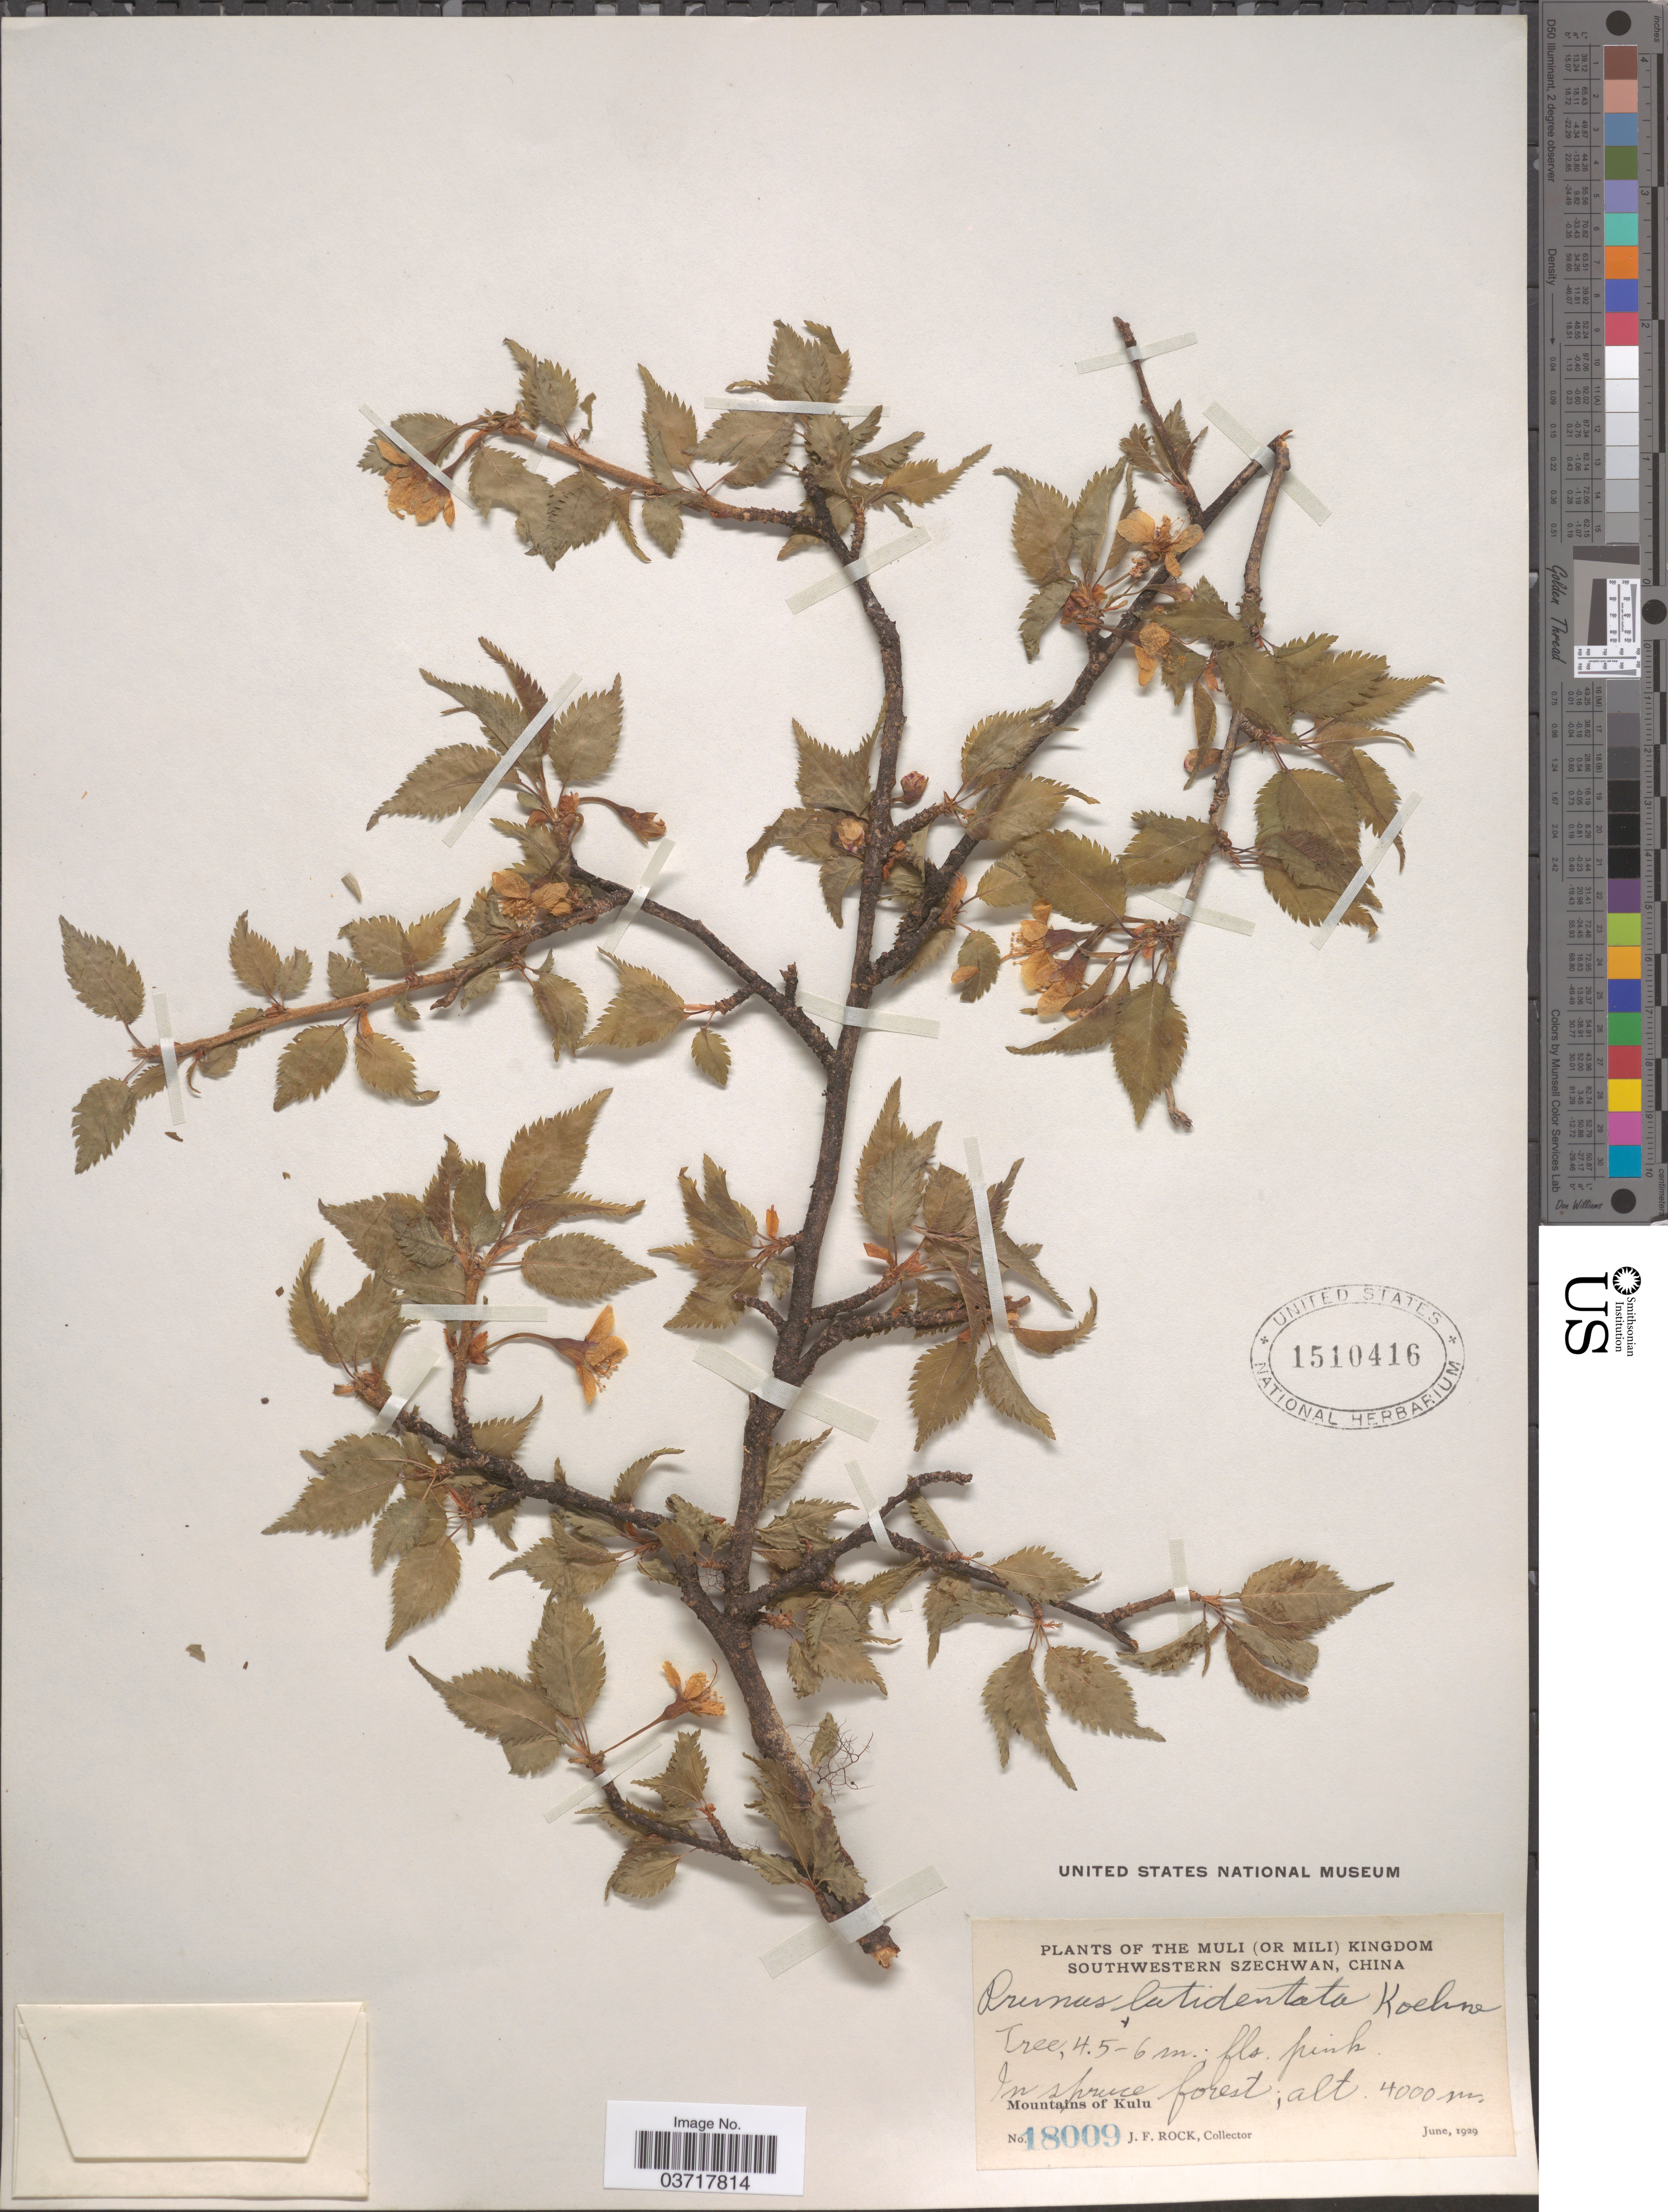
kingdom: Plantae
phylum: Tracheophyta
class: Magnoliopsida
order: Rosales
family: Rosaceae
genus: Prunus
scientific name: Prunus latidentata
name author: Koehne in Sarg.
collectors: J. Rock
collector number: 18009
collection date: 1929-06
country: China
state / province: Sichuan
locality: The Muli (or Mili) Kingdom. Southwestern Szechuan. Mountains of Kulu.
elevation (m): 4000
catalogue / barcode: US 1510416